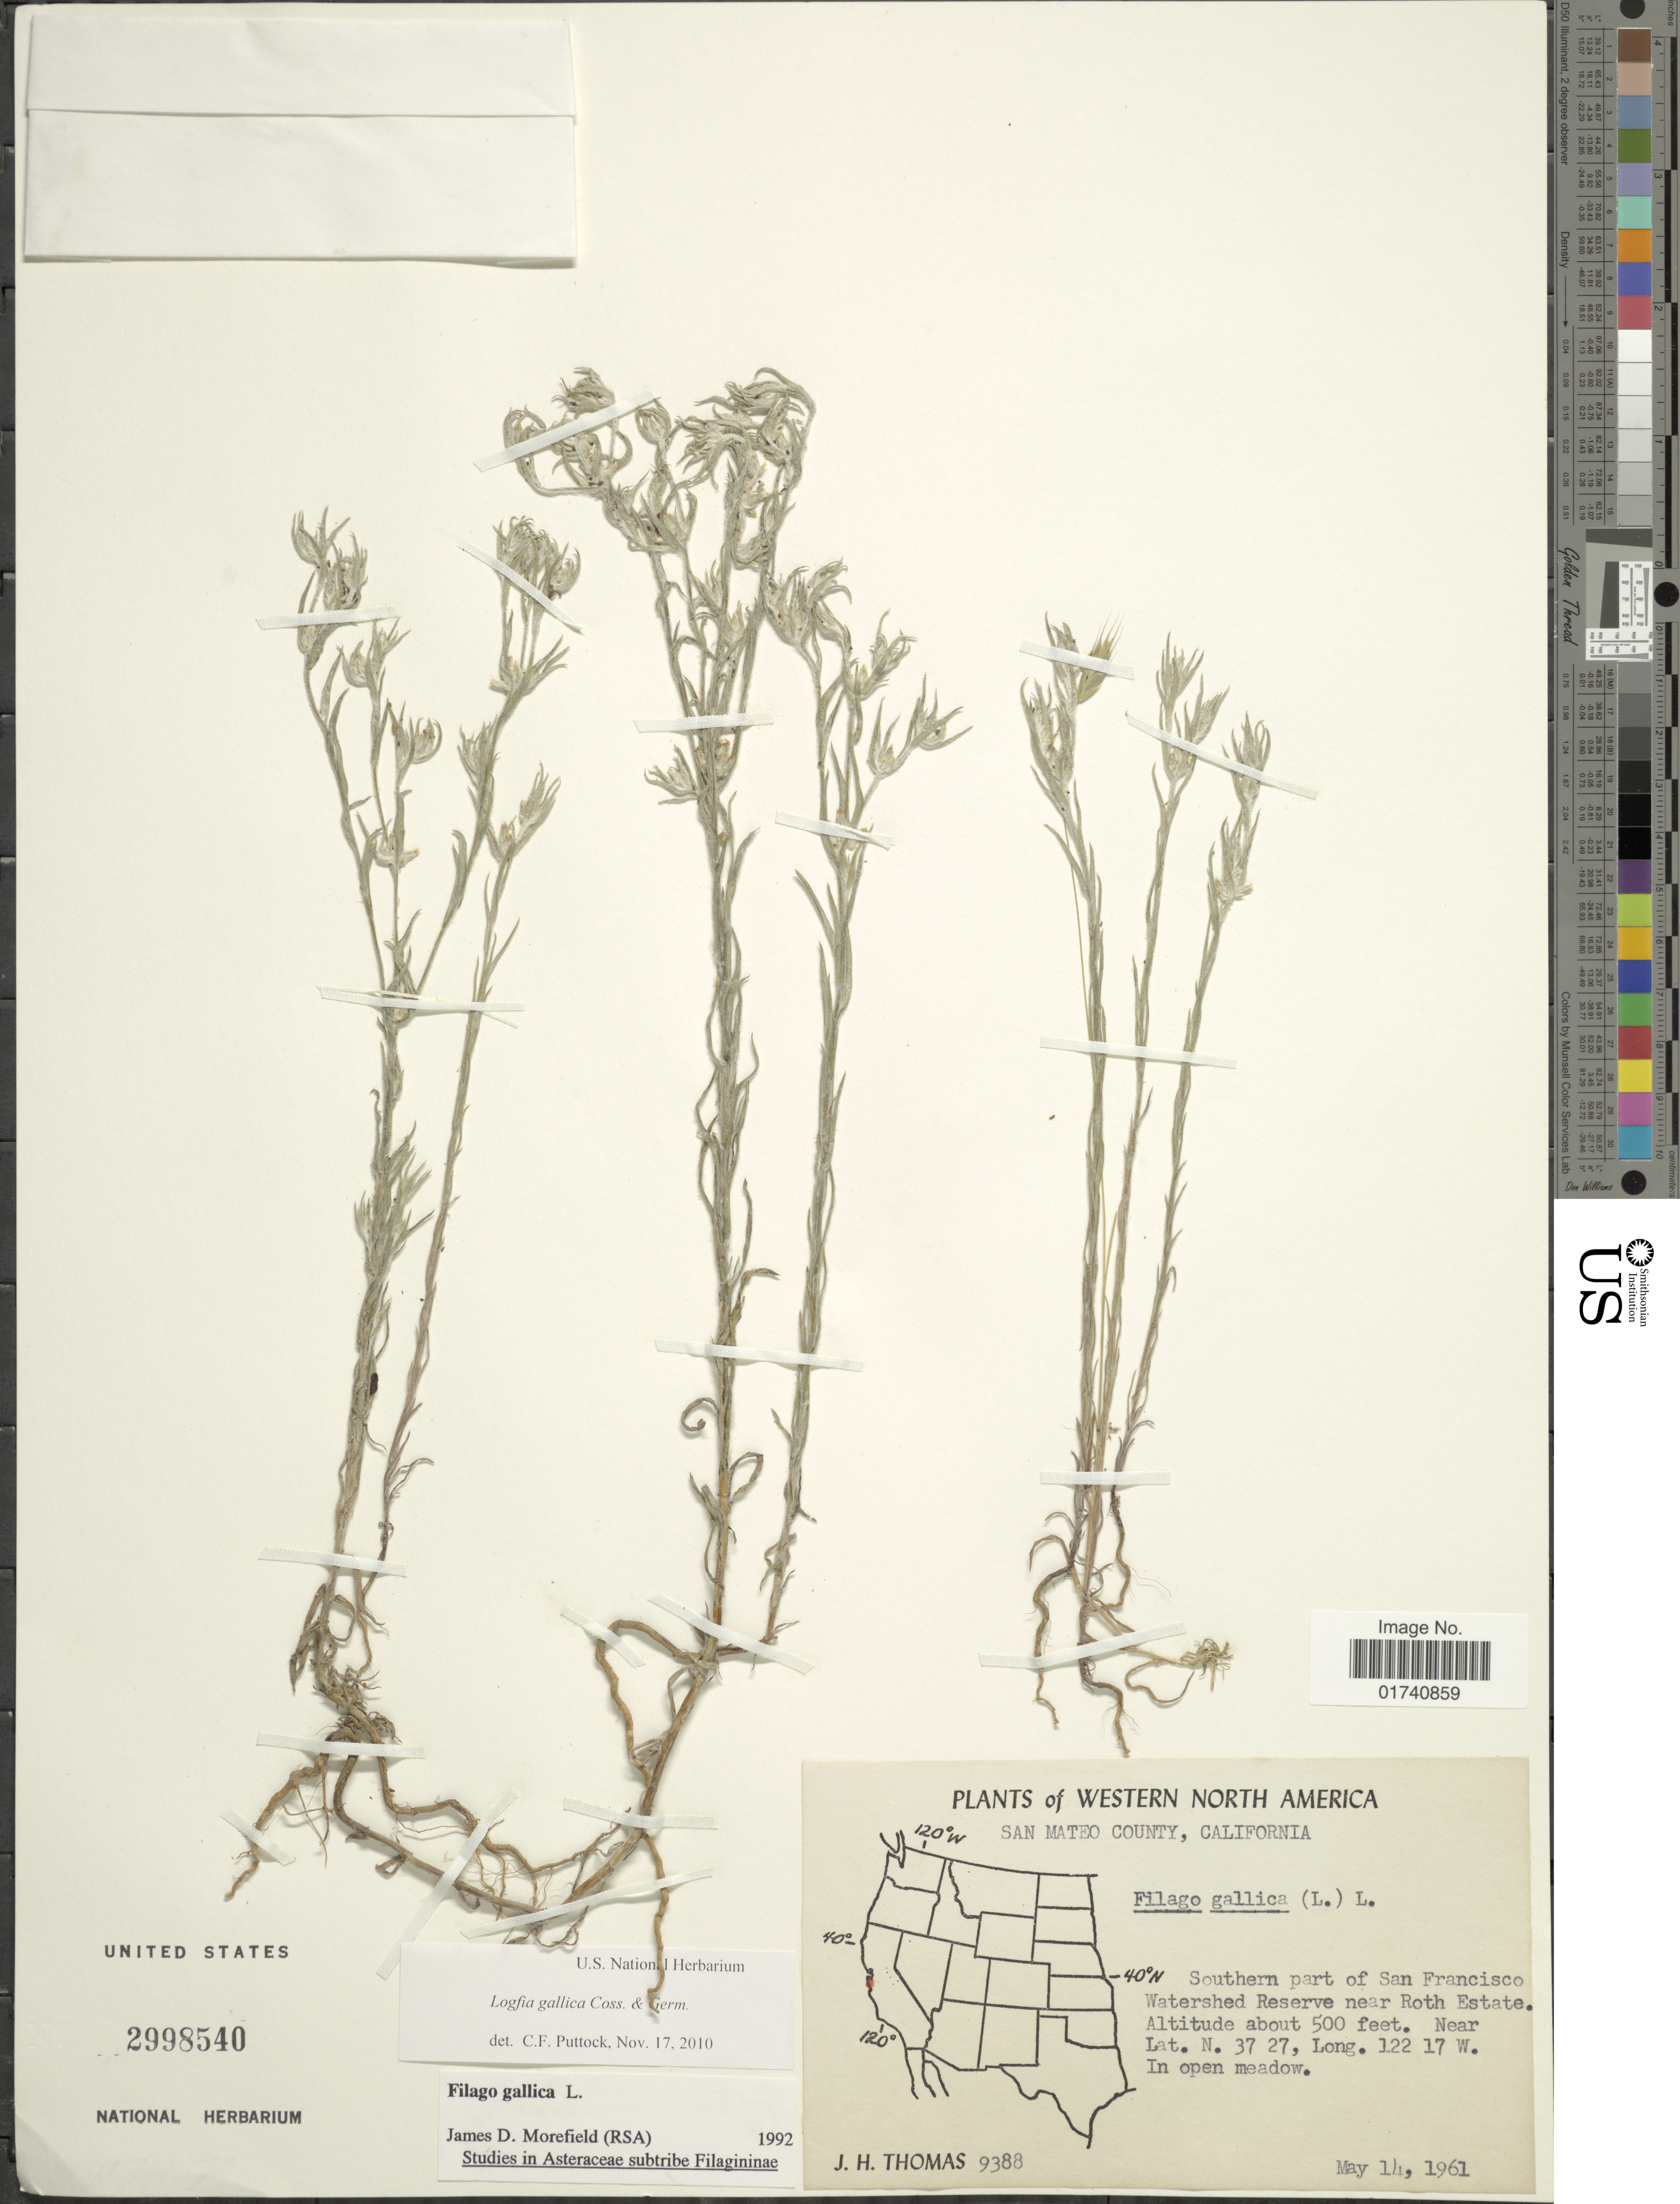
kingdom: Plantae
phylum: Tracheophyta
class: Magnoliopsida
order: Asterales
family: Asteraceae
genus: Logfia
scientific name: Logfia gallica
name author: (L.) Coss. & Germ.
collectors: J. H. Thomas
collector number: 9288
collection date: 1961-05-14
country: United States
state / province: California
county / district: San Mateo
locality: Western North America. San Mateo County. Southern part of San Francisco Watershed Reserve near Roth Estate.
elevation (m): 152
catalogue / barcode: US 2998540